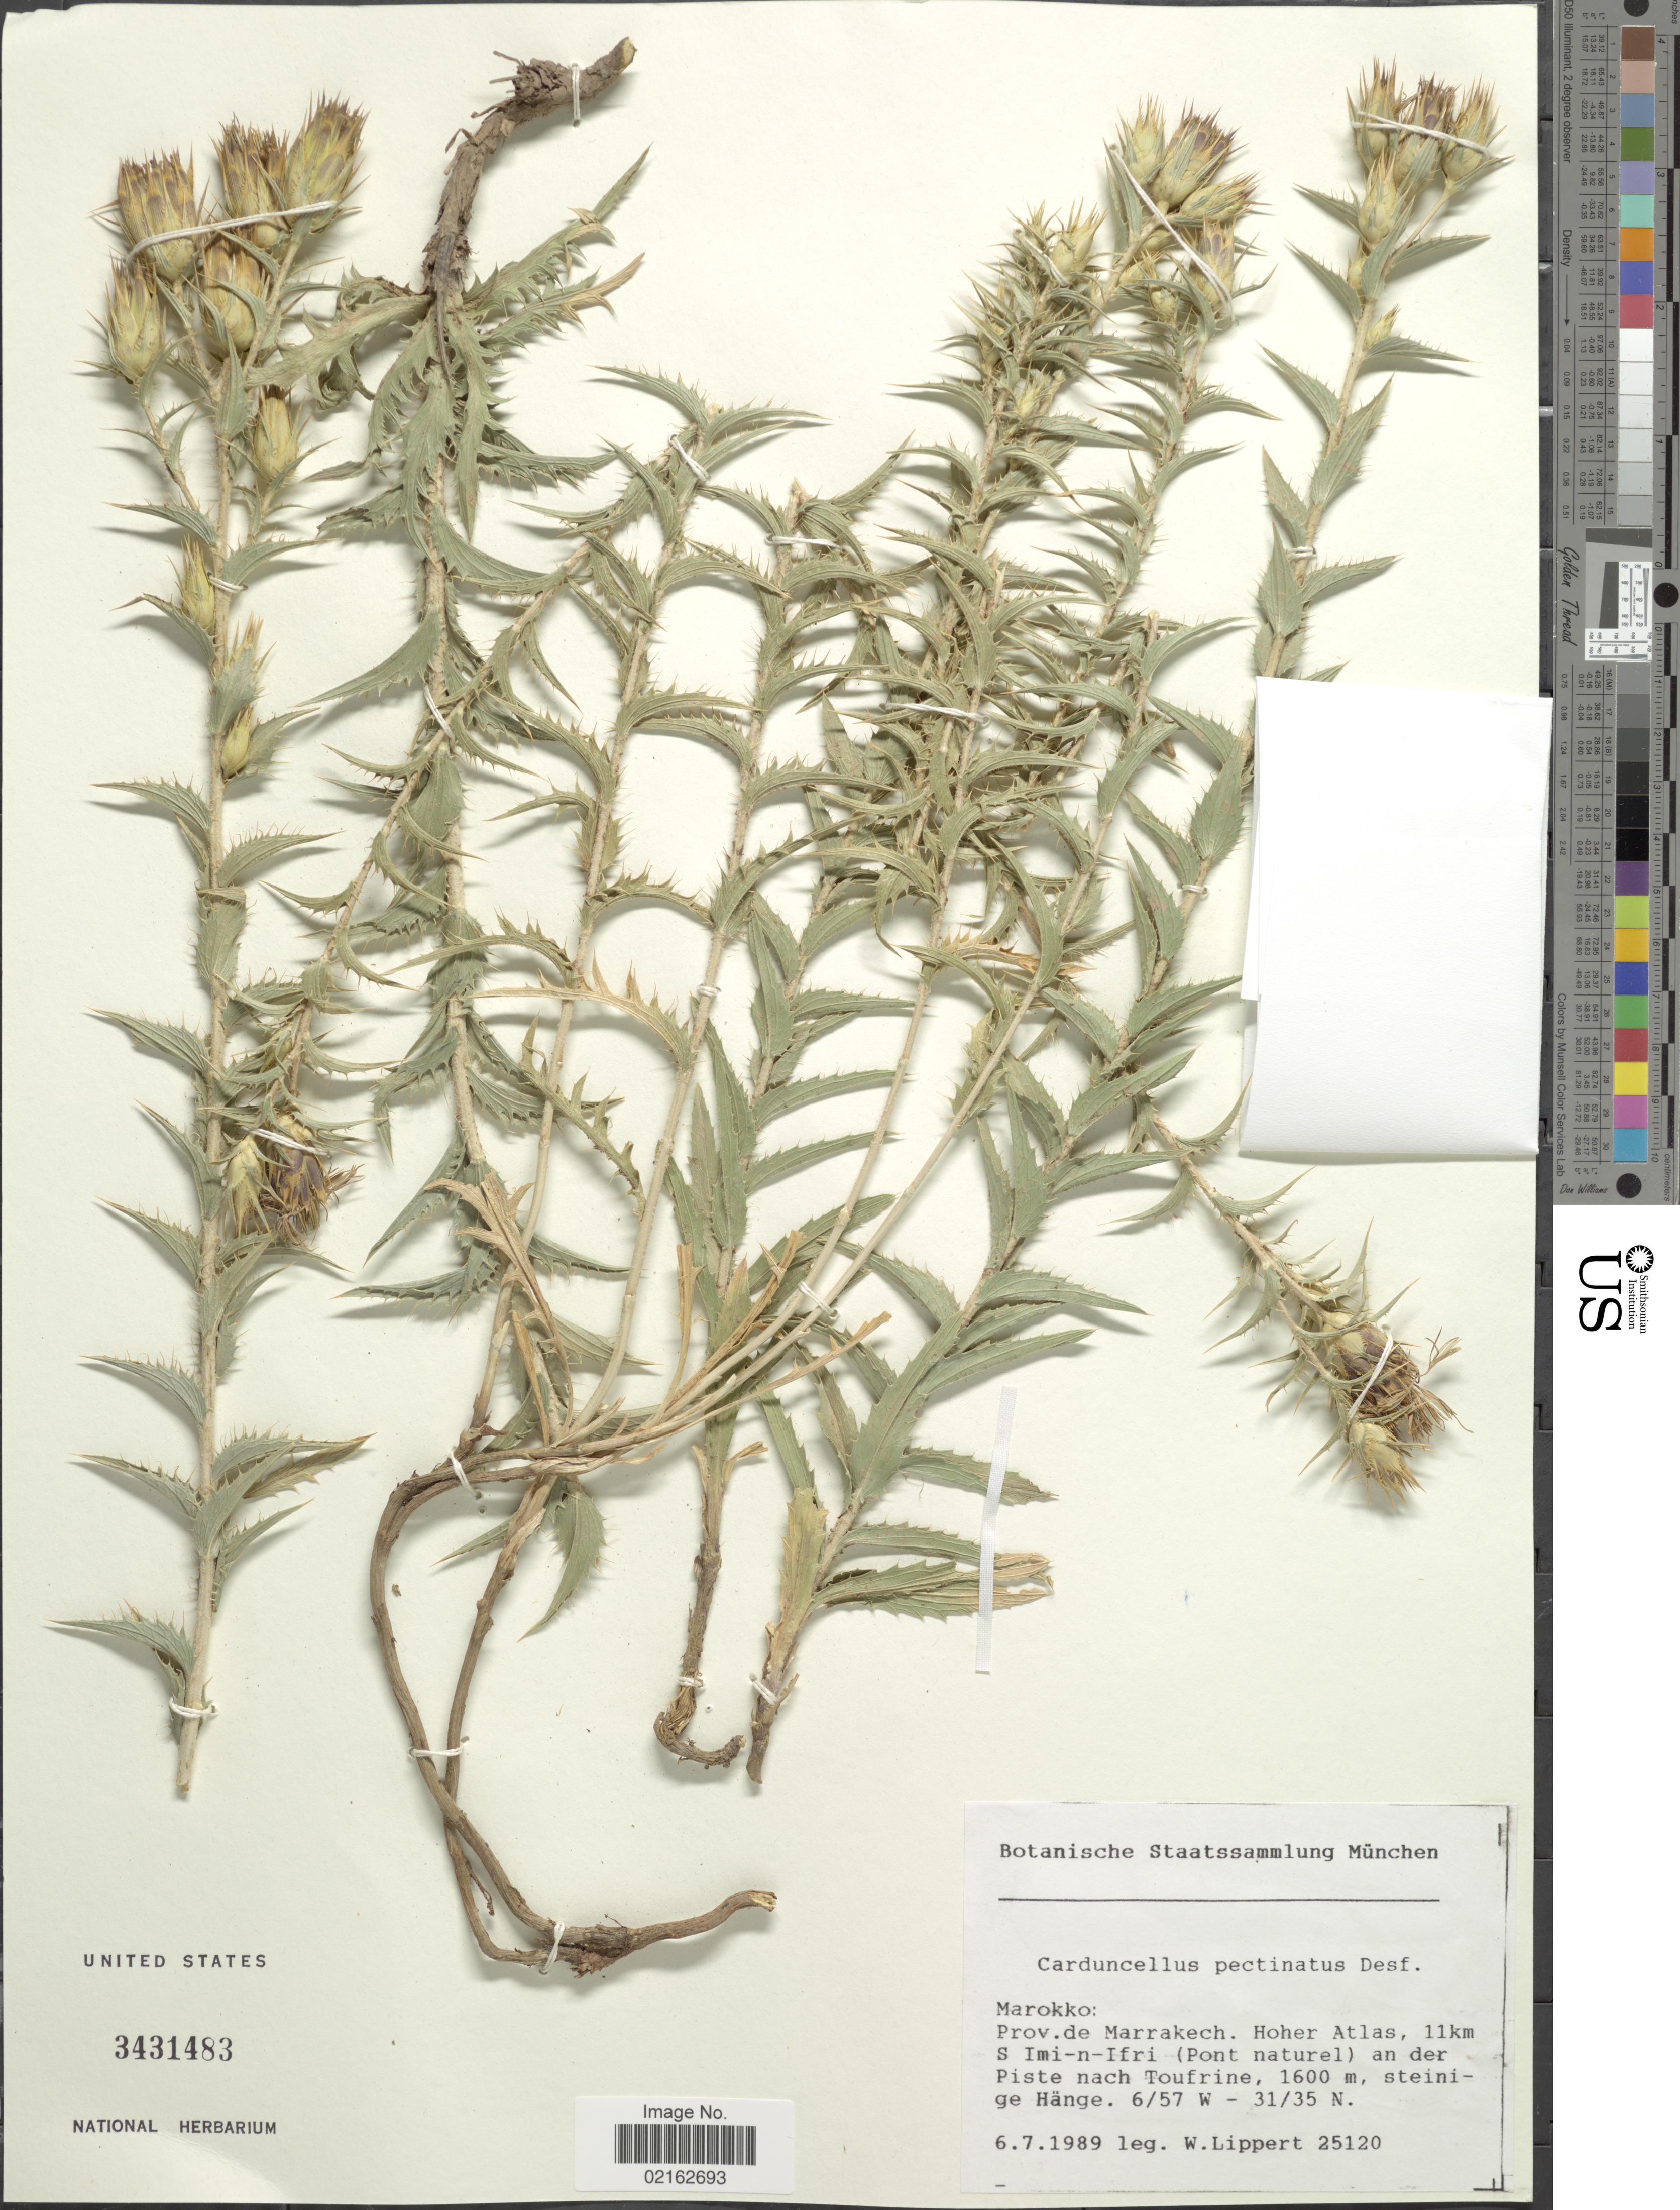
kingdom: Plantae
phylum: Tracheophyta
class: Magnoliopsida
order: Asterales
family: Asteraceae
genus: Carduncellus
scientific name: Carduncellus pectinatus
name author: Desf.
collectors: W. Lippert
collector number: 25120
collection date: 1989-07-06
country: Morocco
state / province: Marrakech-Tensift-Al Haouz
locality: Prov. de Marrakech, Hoher Atlas, 11 km S Imi-n-Ifri (Pont naturel) an der Piste nach Toufrine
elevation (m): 1600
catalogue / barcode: US 3431483